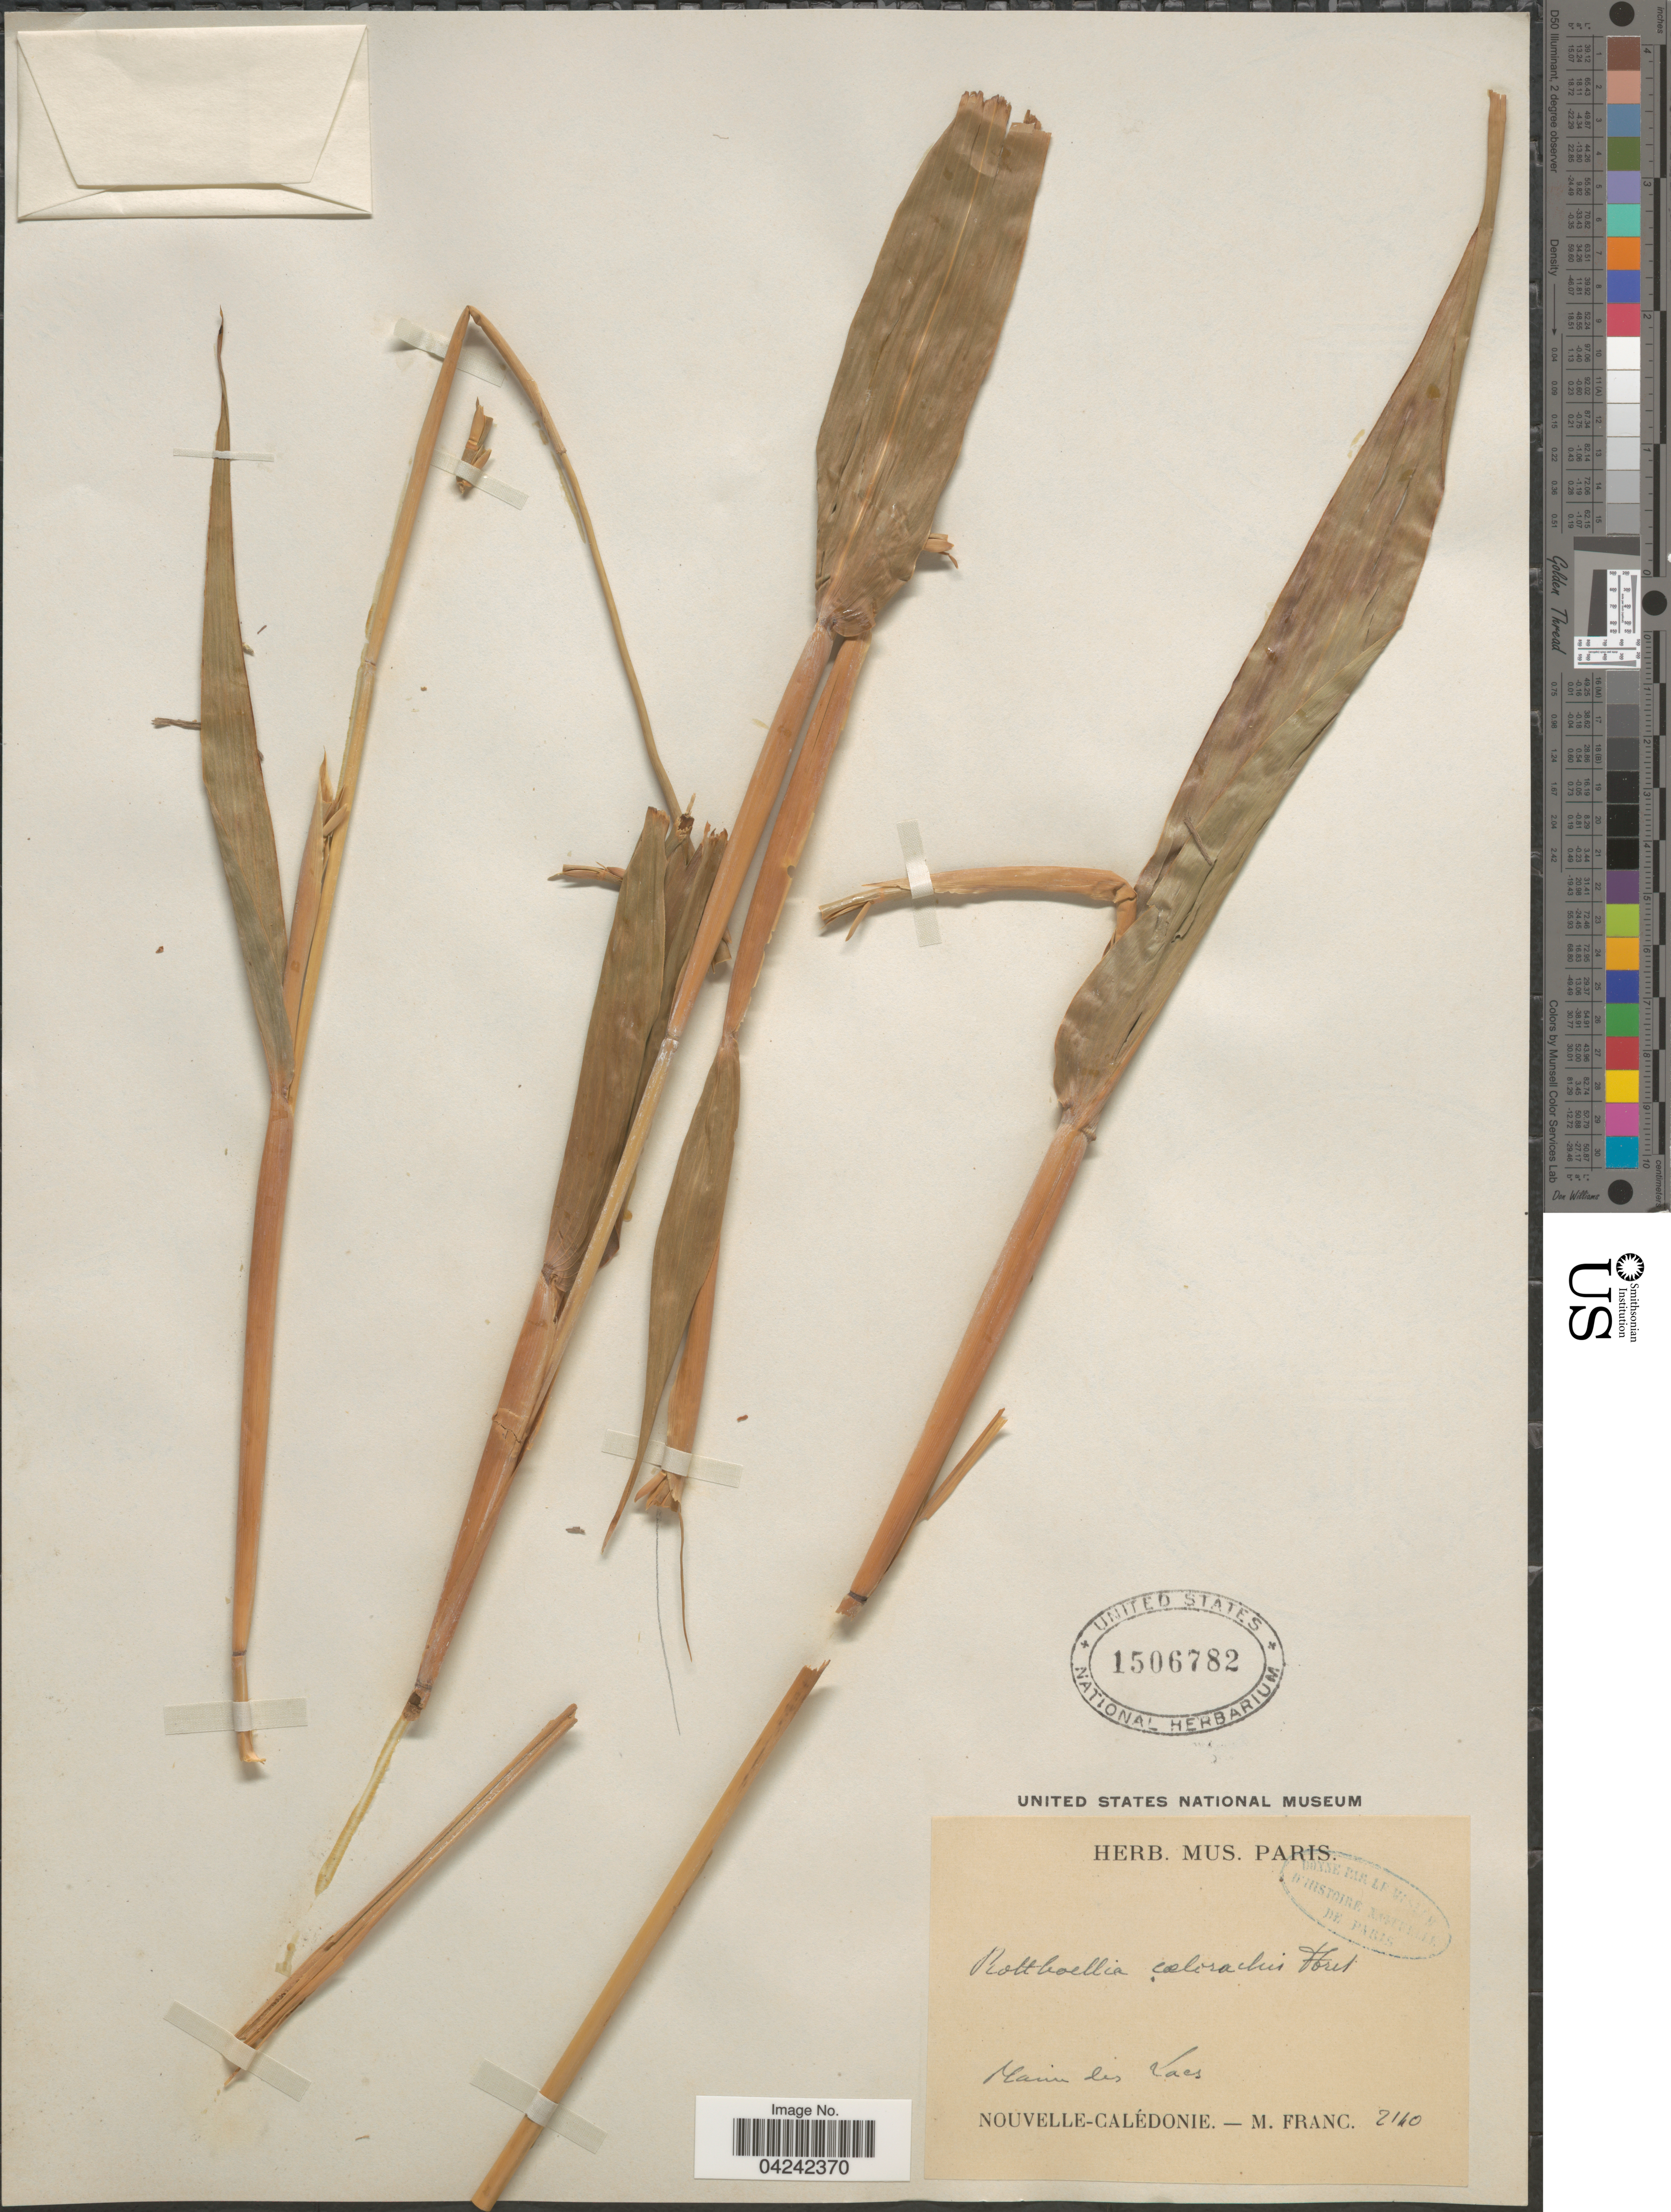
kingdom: Plantae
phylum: Tracheophyta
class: Liliopsida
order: Poales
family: Poaceae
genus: Rottboellia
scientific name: Rottboellia sp.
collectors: M. Franc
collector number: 2140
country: New Caledonia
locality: Manim des Laes. [interpreted] Nouvelle-Calédonie.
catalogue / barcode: US 1506782